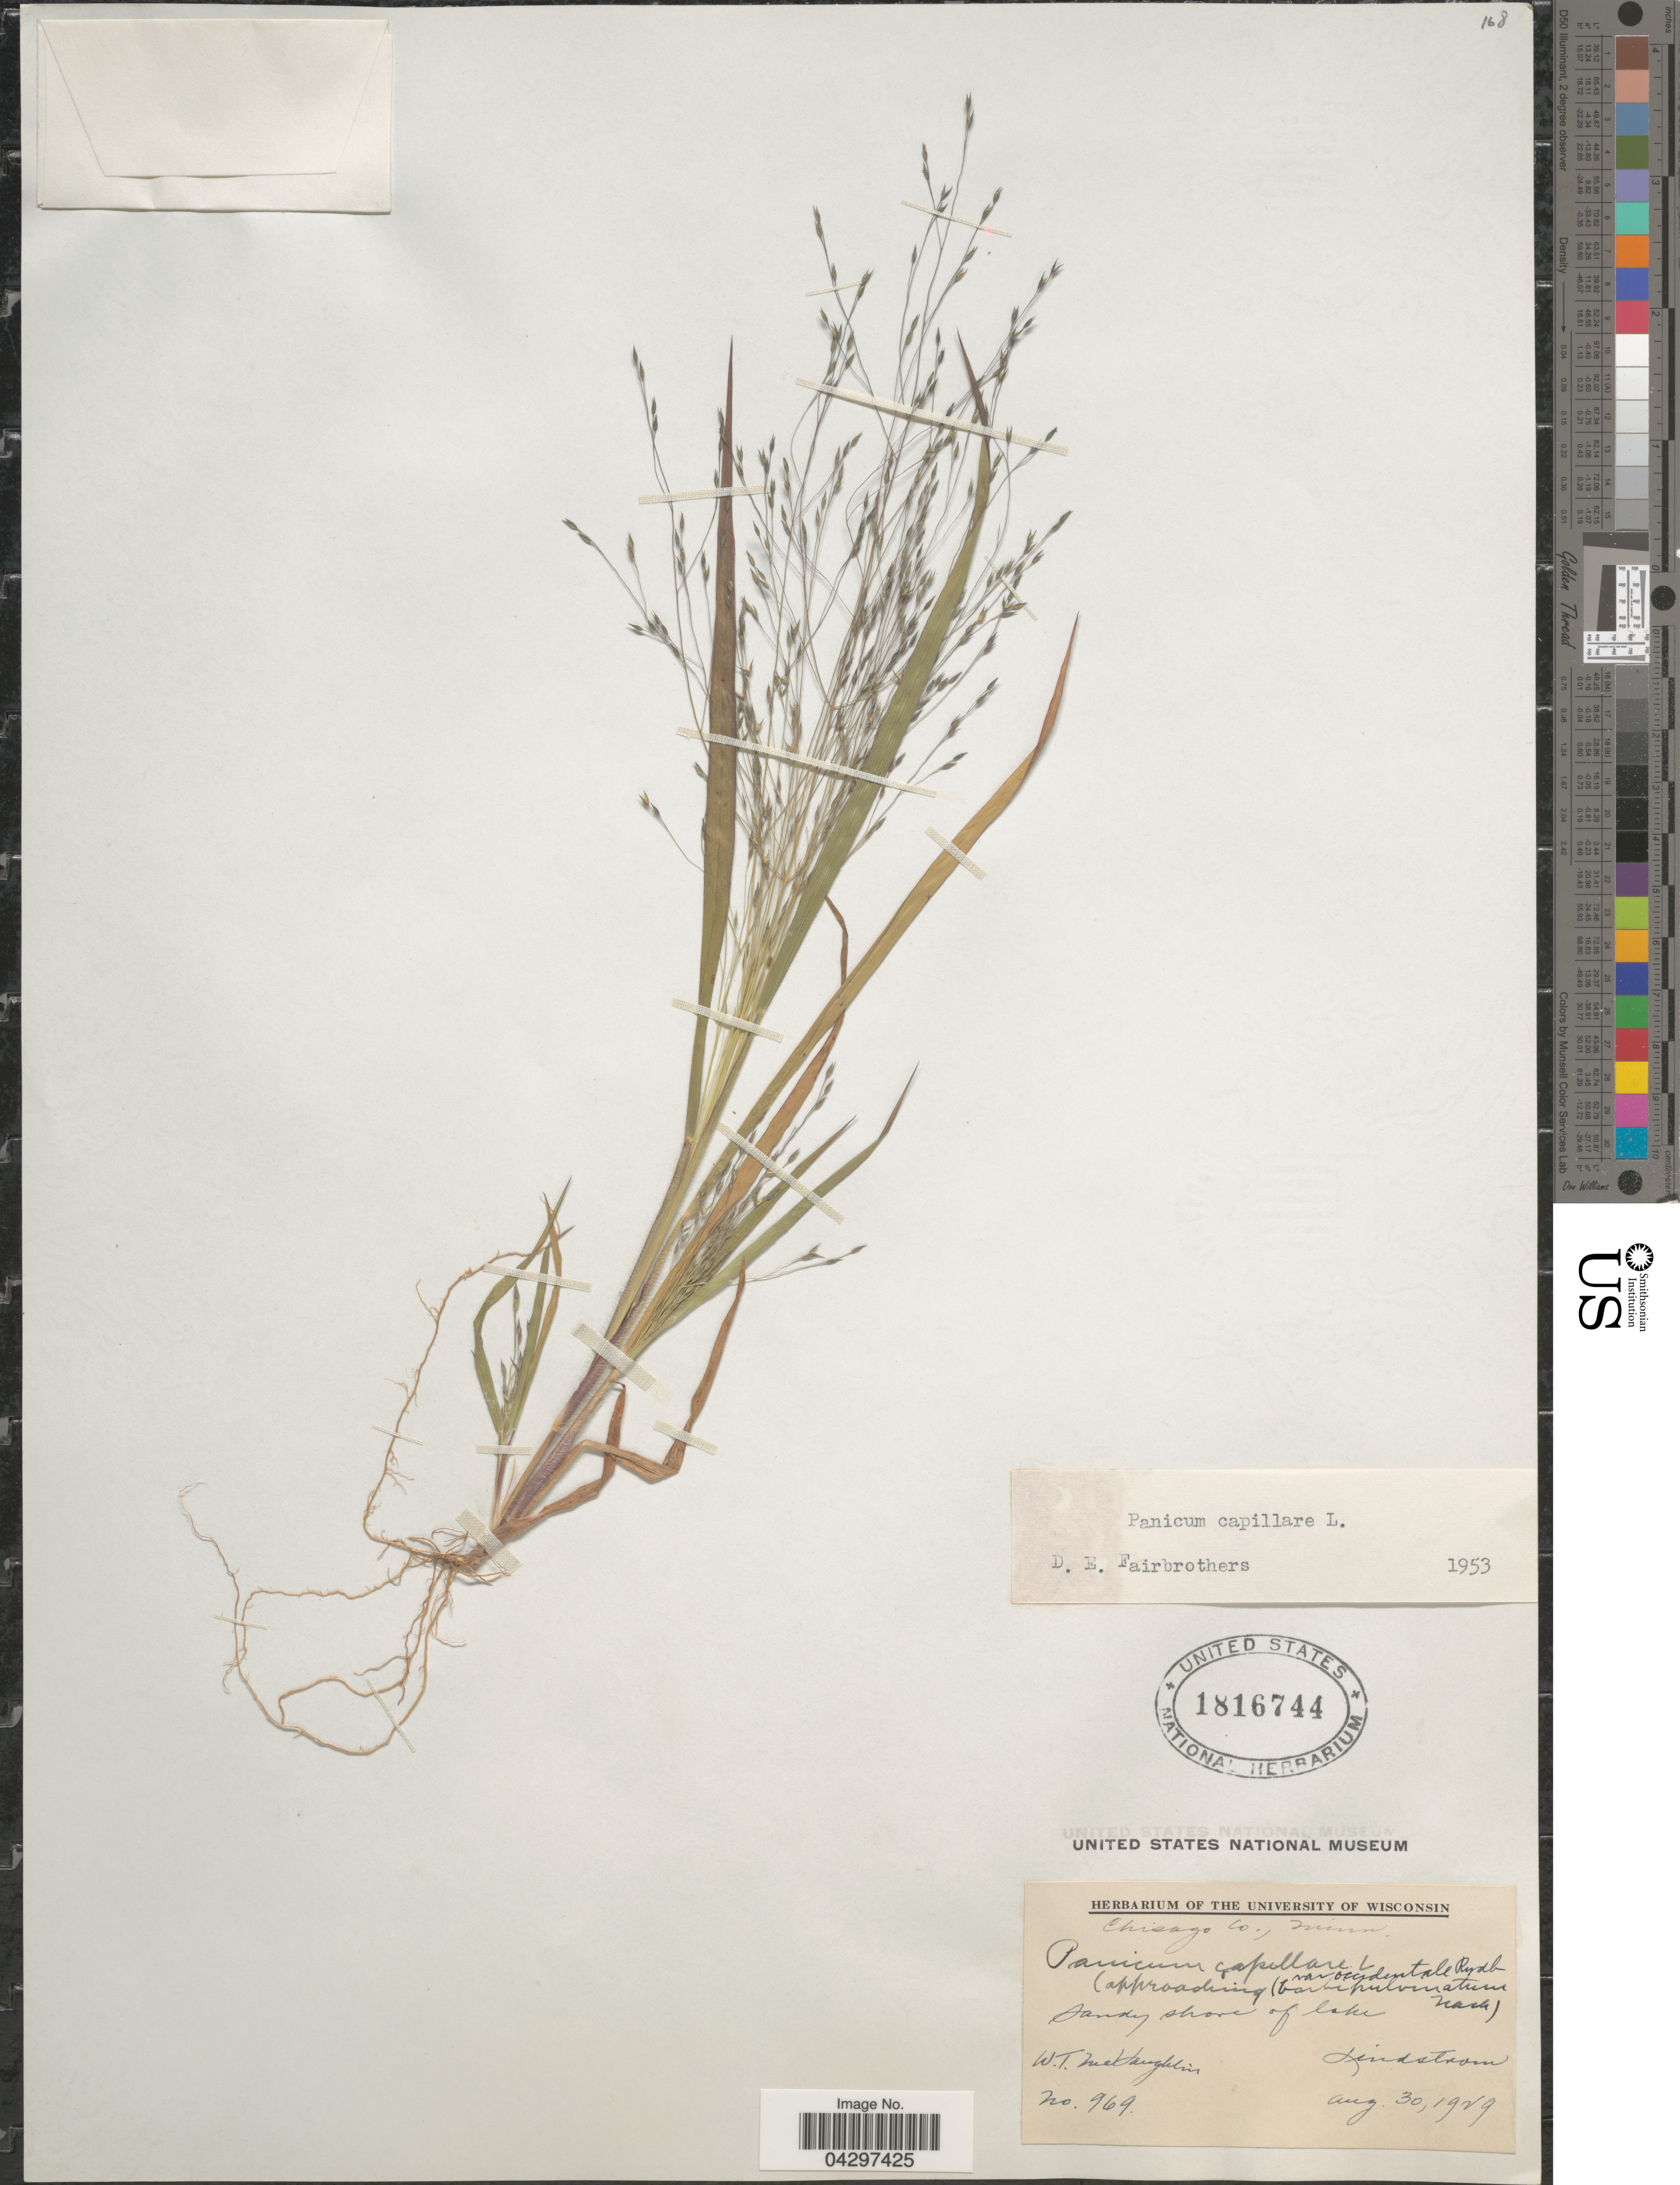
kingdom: Plantae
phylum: Tracheophyta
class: Liliopsida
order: Poales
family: Poaceae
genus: Panicum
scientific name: Panicum capillare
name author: L.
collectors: W. McLaughlin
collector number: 969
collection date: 1929-08-30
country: United States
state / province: Minnesota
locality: Chicago Co. Sandy shore of lake. Lindstrom.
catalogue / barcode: US 1816744